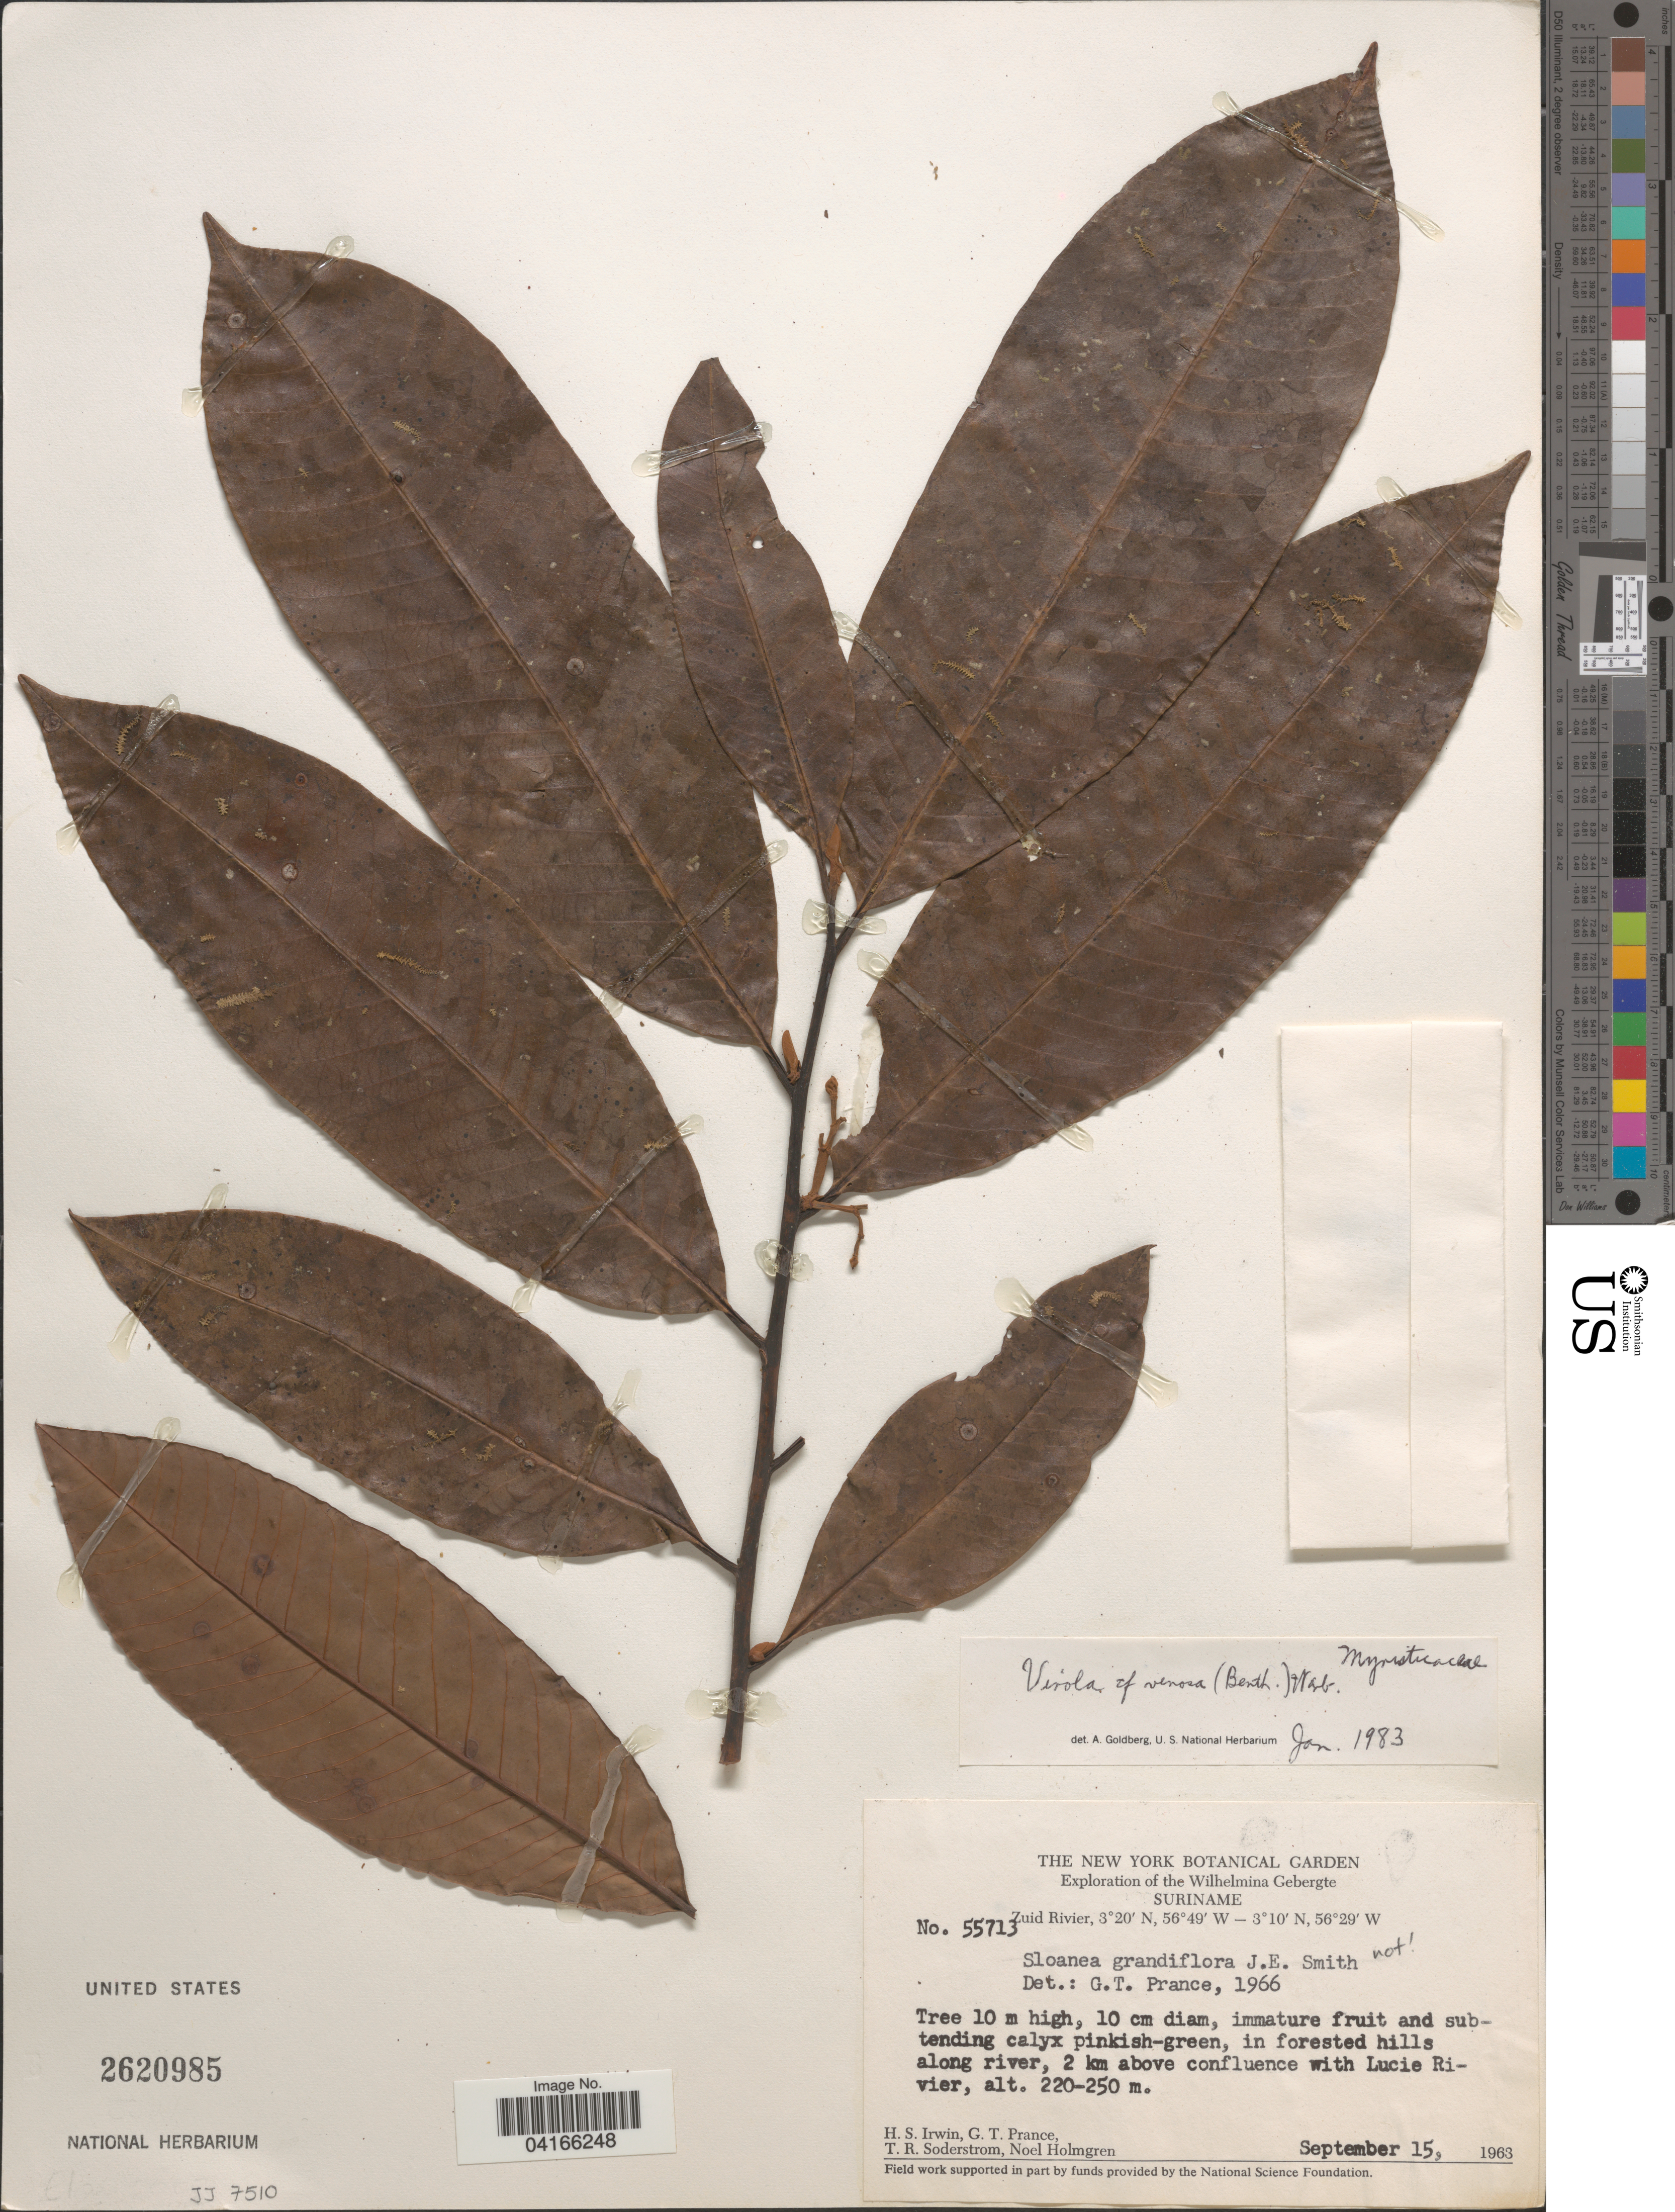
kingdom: Plantae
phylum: Tracheophyta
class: Magnoliopsida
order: Magnoliales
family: Myristicaceae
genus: Virola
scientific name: Virola venosa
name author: (Benth.) Warb.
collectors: H. Irwin, G. T. Prance, T. R. Soderstrom & N. H. Holmgren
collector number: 55713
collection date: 1963-09-15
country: Suriname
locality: Exploration of the Wilhelmina Gebergte. Zuid Rivier. In forested hills along river, 2 km above confluence with Lucie Rivier.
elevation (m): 220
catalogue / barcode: US 2620985